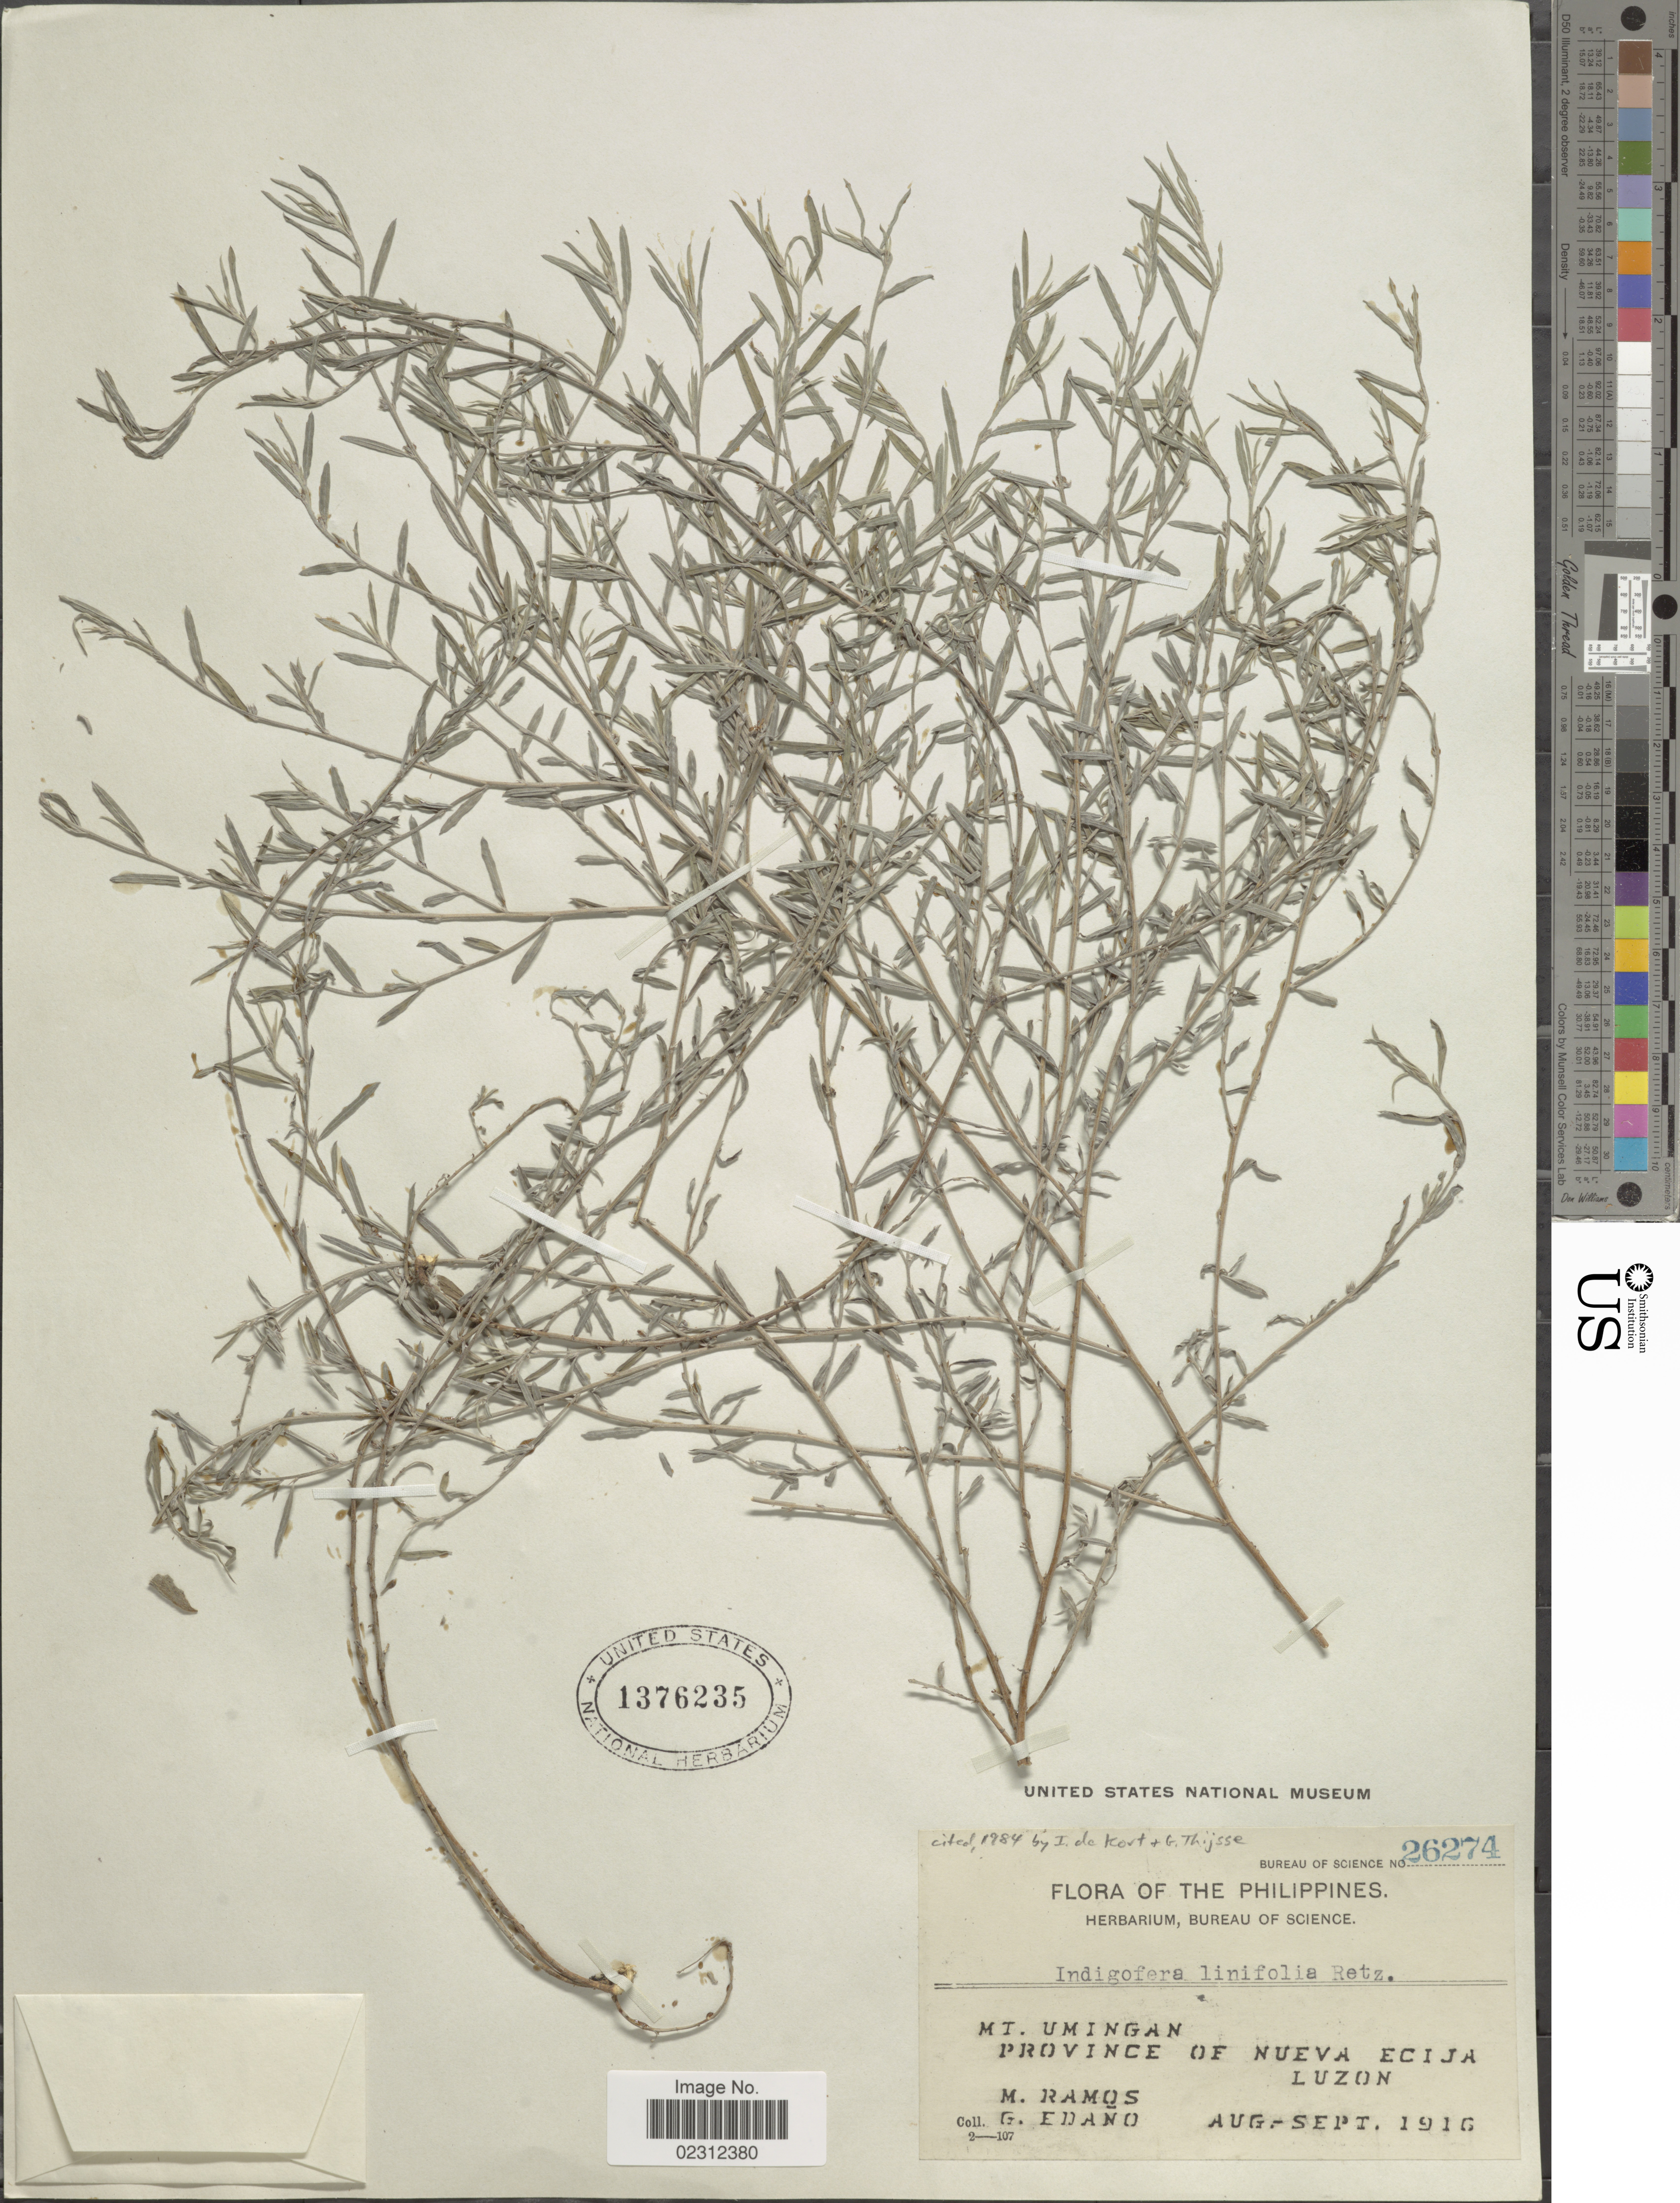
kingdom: Plantae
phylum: Tracheophyta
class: Magnoliopsida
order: Fabales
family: Fabaceae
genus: Indigofera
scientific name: Indigofera linifolia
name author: Retz.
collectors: M. Ramos & G. Edaño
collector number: Bureau Of Science 26274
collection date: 1916-08/1916-09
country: Philippines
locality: Mt. Umingan, Province of Nueva Ecija Luzon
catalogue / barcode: US 1376235